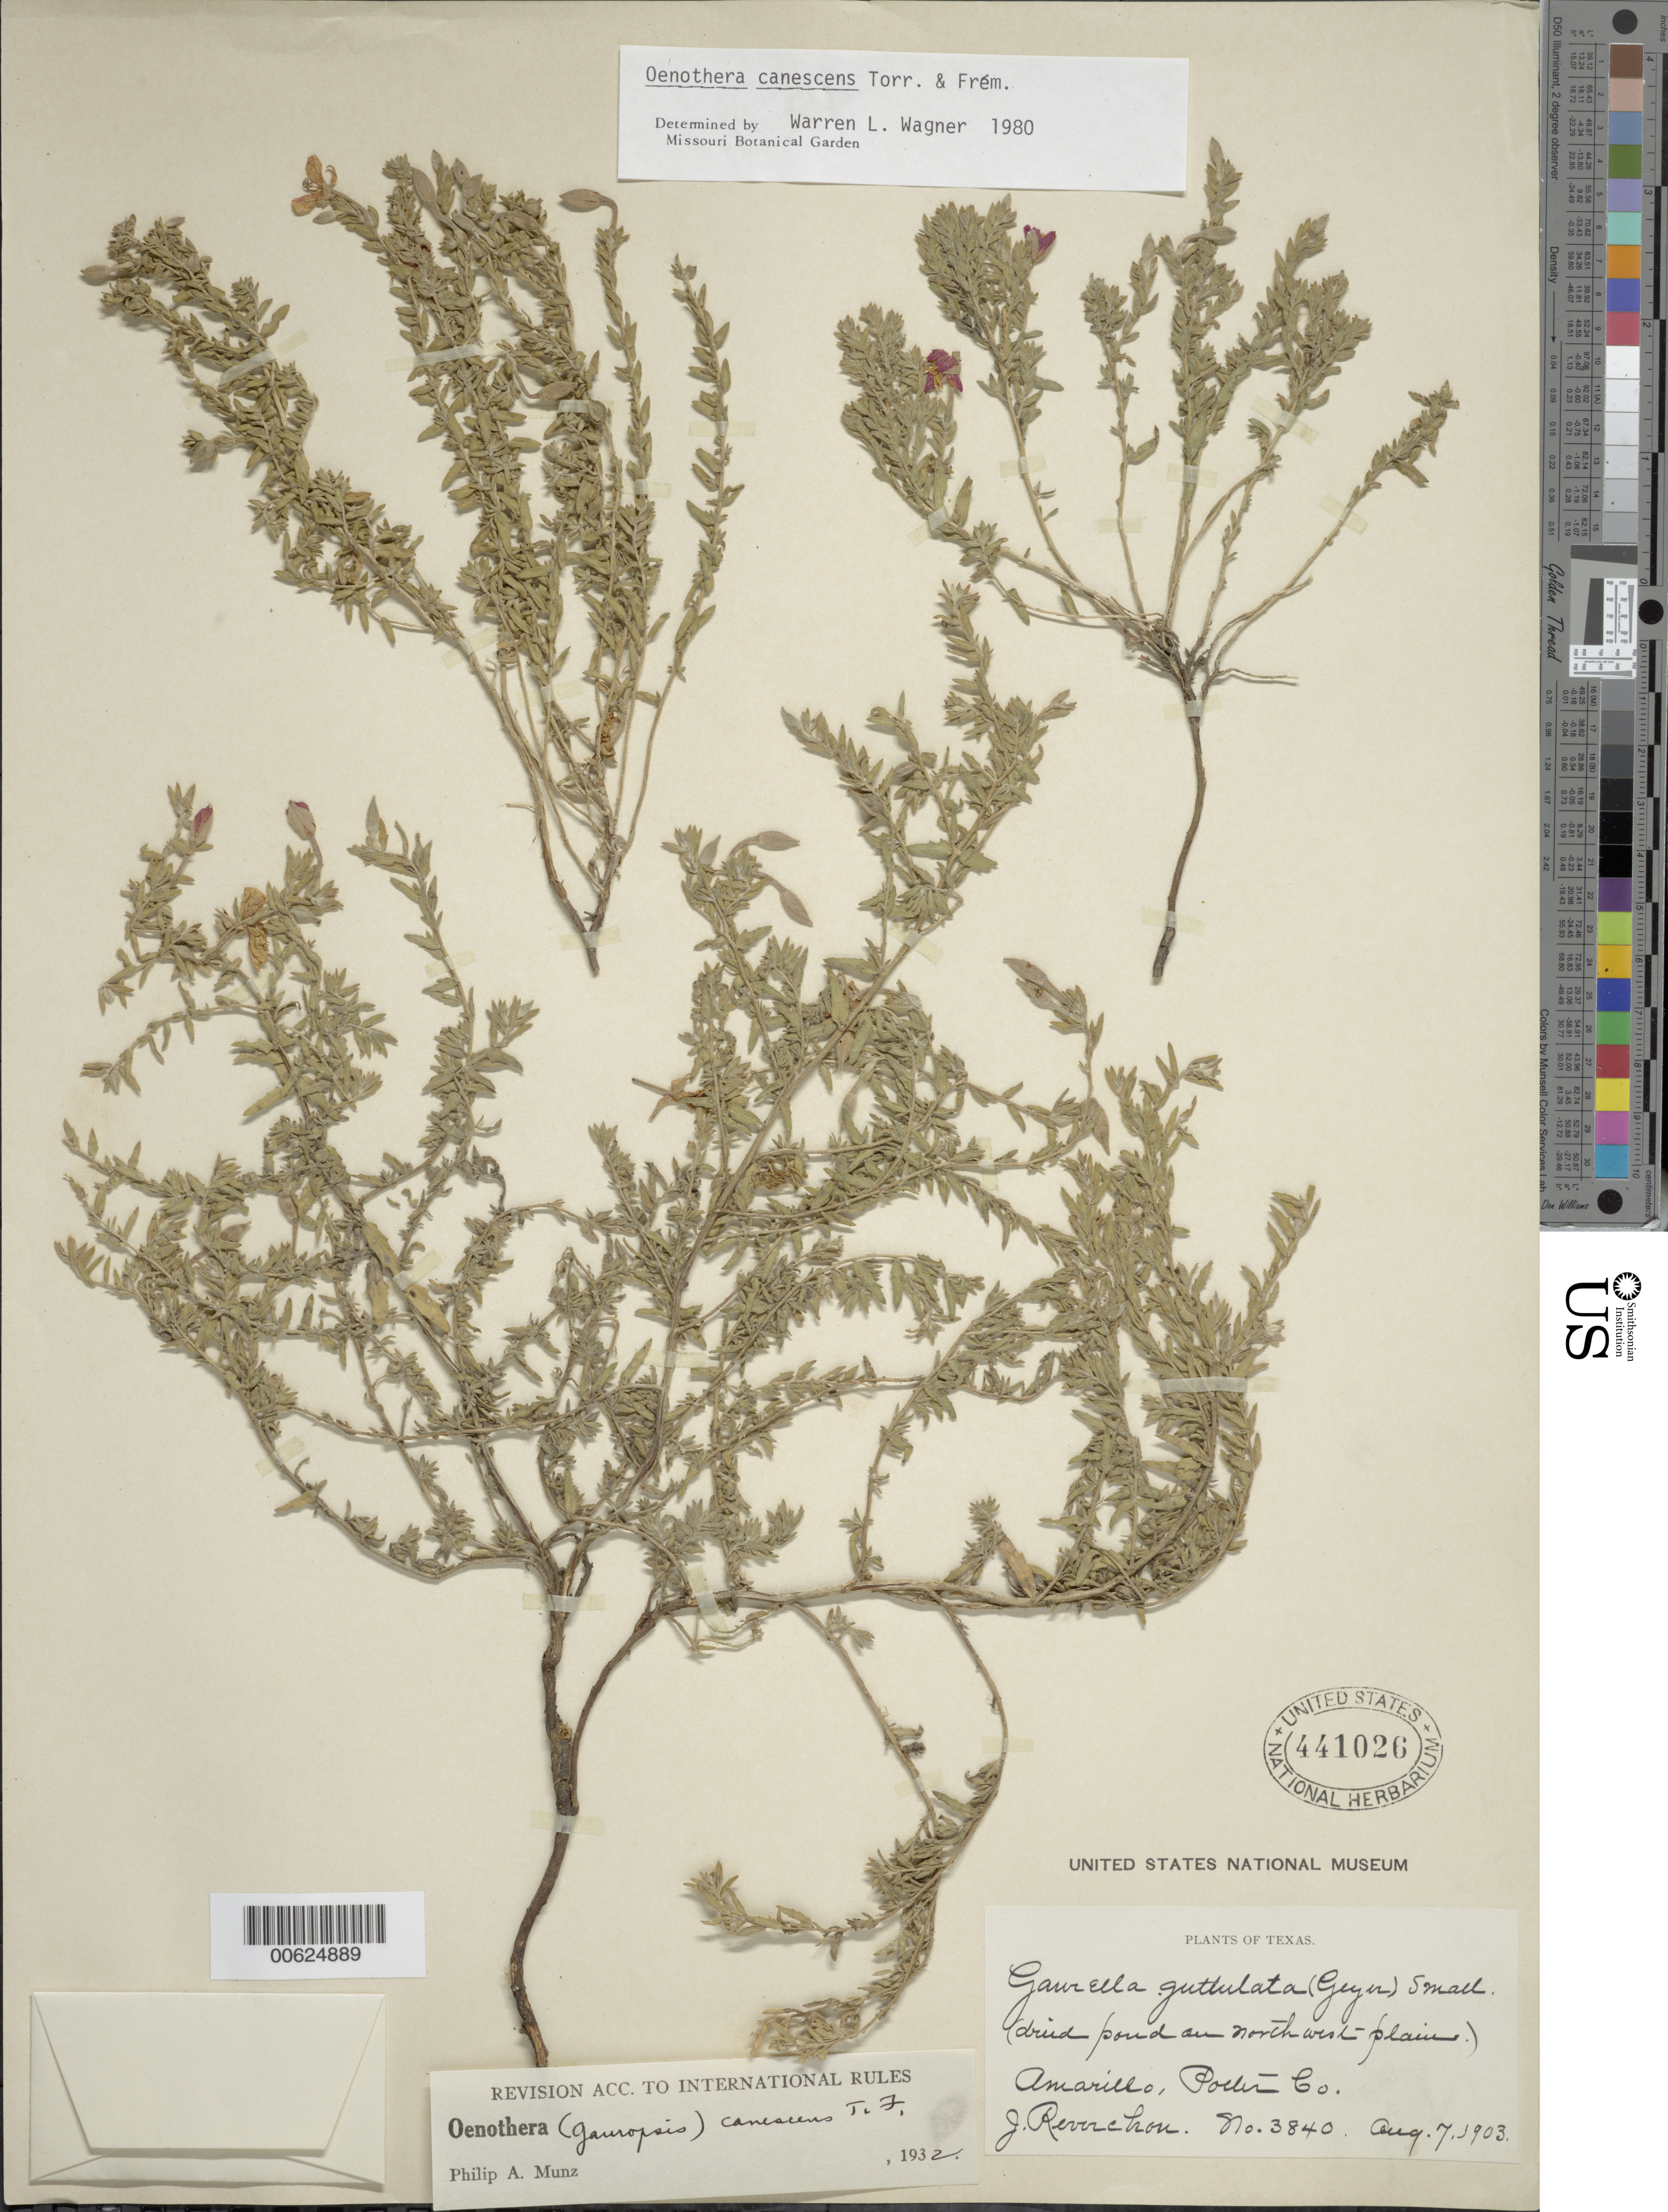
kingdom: Plantae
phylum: Tracheophyta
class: Magnoliopsida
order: Myrtales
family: Onagraceae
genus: Oenothera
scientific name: Oenothera canescens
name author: Torr. & Frém.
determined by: Wagner, W. L., (BOT), Smithsonian Institution - National Museum of Natural History (UNITED STATES)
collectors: J. Reverchon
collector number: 3840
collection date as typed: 07 Aug 1903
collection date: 1903-08-07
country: United States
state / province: Texas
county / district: Potter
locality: Amarillo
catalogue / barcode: US 441026